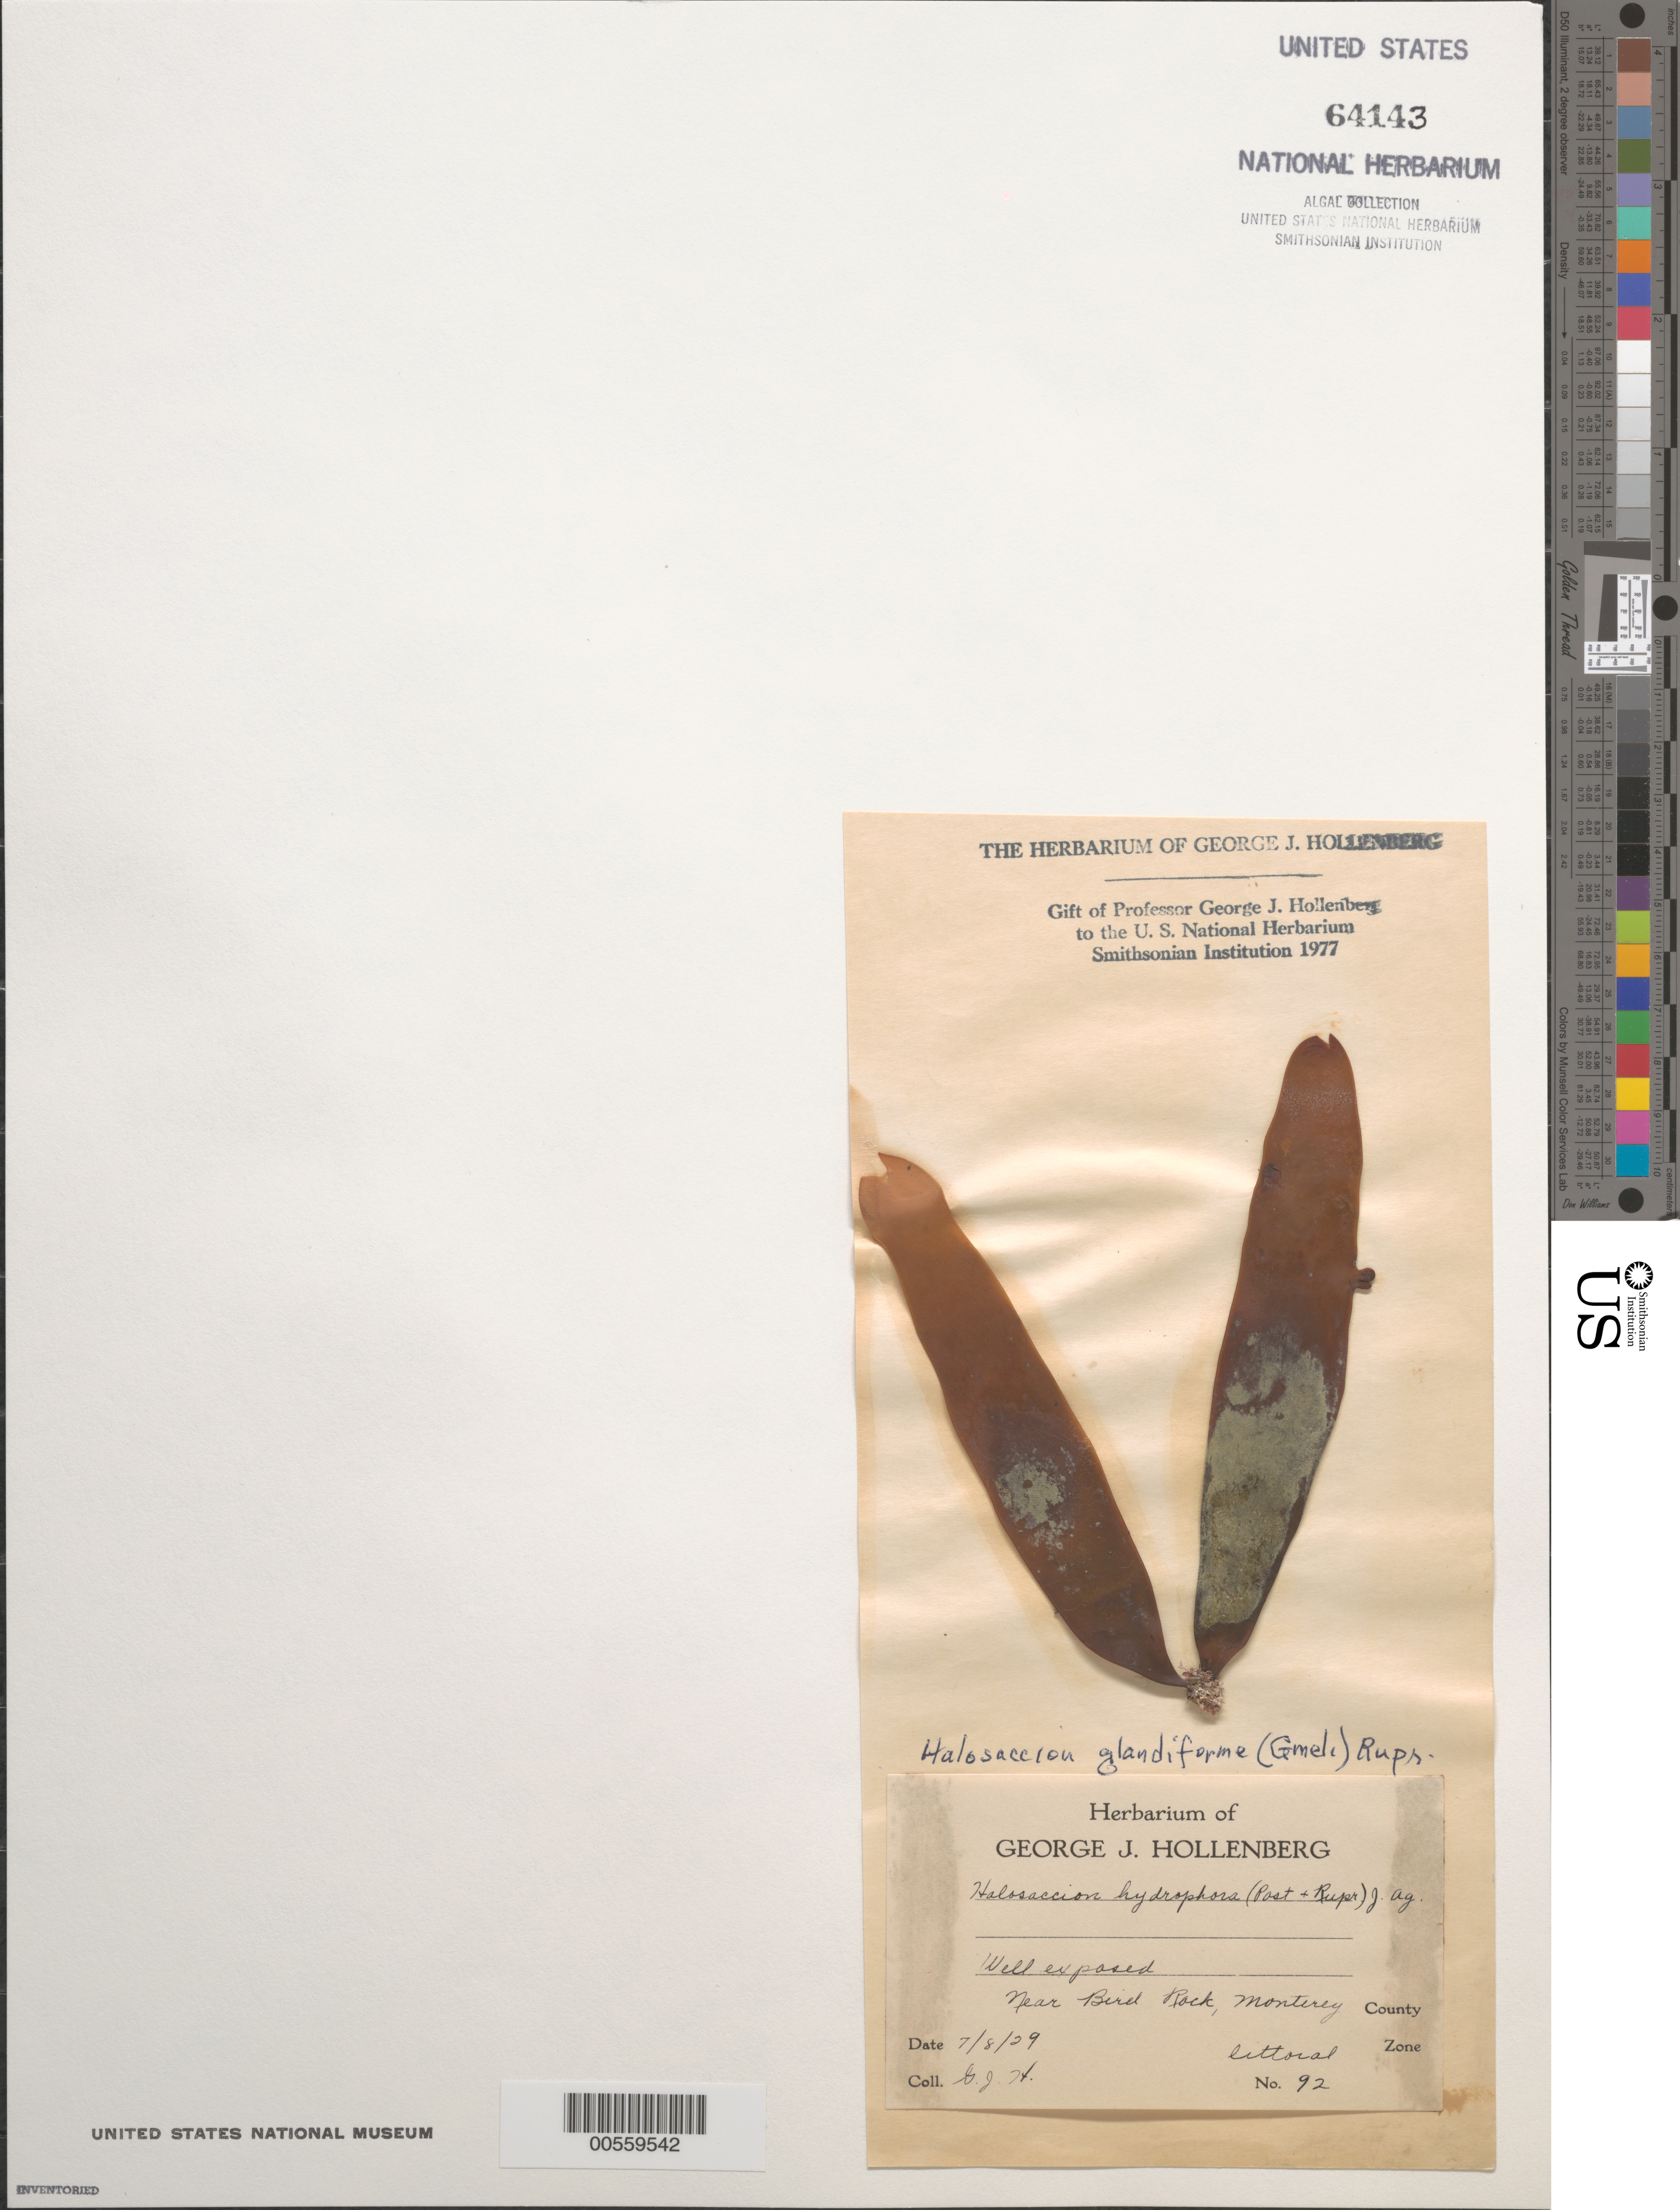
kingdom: Plantae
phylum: Rhodophyta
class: Florideophyceae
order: Palmariales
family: Palmariaceae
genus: Halosaccion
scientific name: Halosaccion glandiforme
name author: (S.G. Gmel.) Rupr.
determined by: Hollenberg, George J.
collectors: G. Hollenberg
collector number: GJH 92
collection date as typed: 08 Jul 1929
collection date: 1929-07-08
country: United States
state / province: California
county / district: Monterey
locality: Near Bird Rock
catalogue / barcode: US 64143